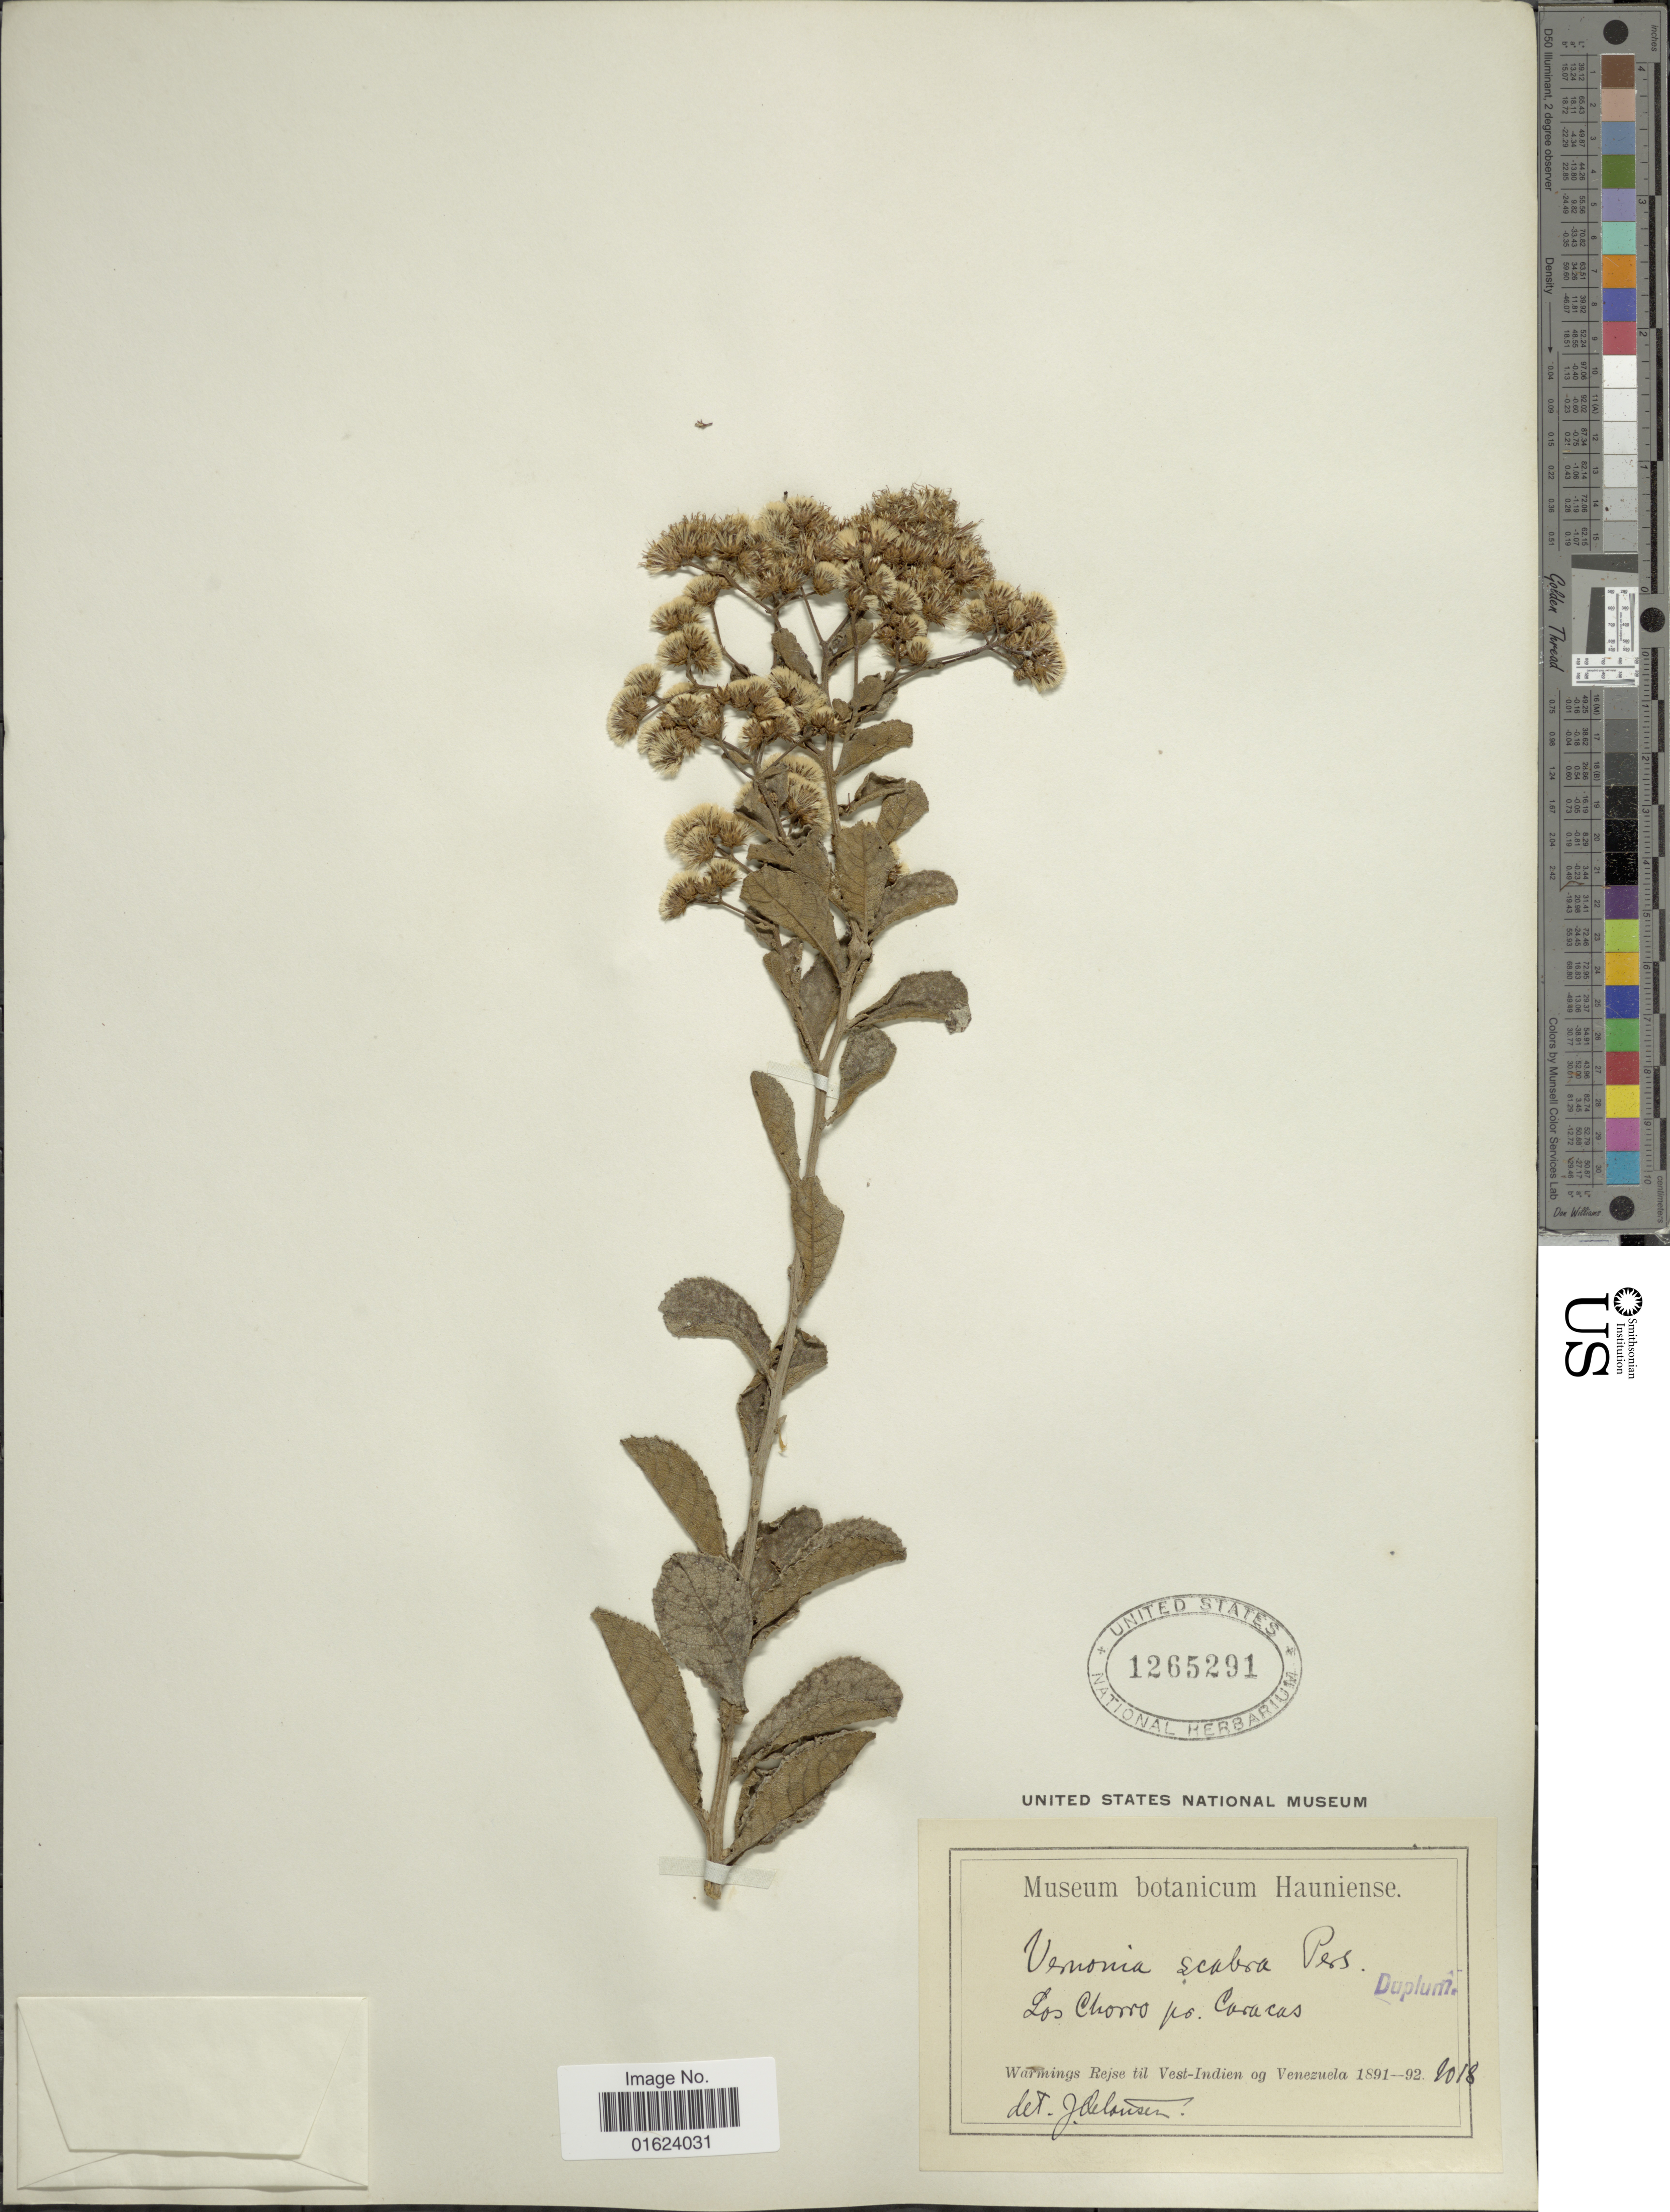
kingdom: Plantae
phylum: Tracheophyta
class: Magnoliopsida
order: Asterales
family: Asteraceae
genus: Vernonia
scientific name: Vernonia brasiliana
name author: (L.) Druce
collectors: -. Warmings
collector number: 1018*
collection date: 1891/1892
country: Venezuela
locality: Los Chorro pr. Caracas.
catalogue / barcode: US 1265291